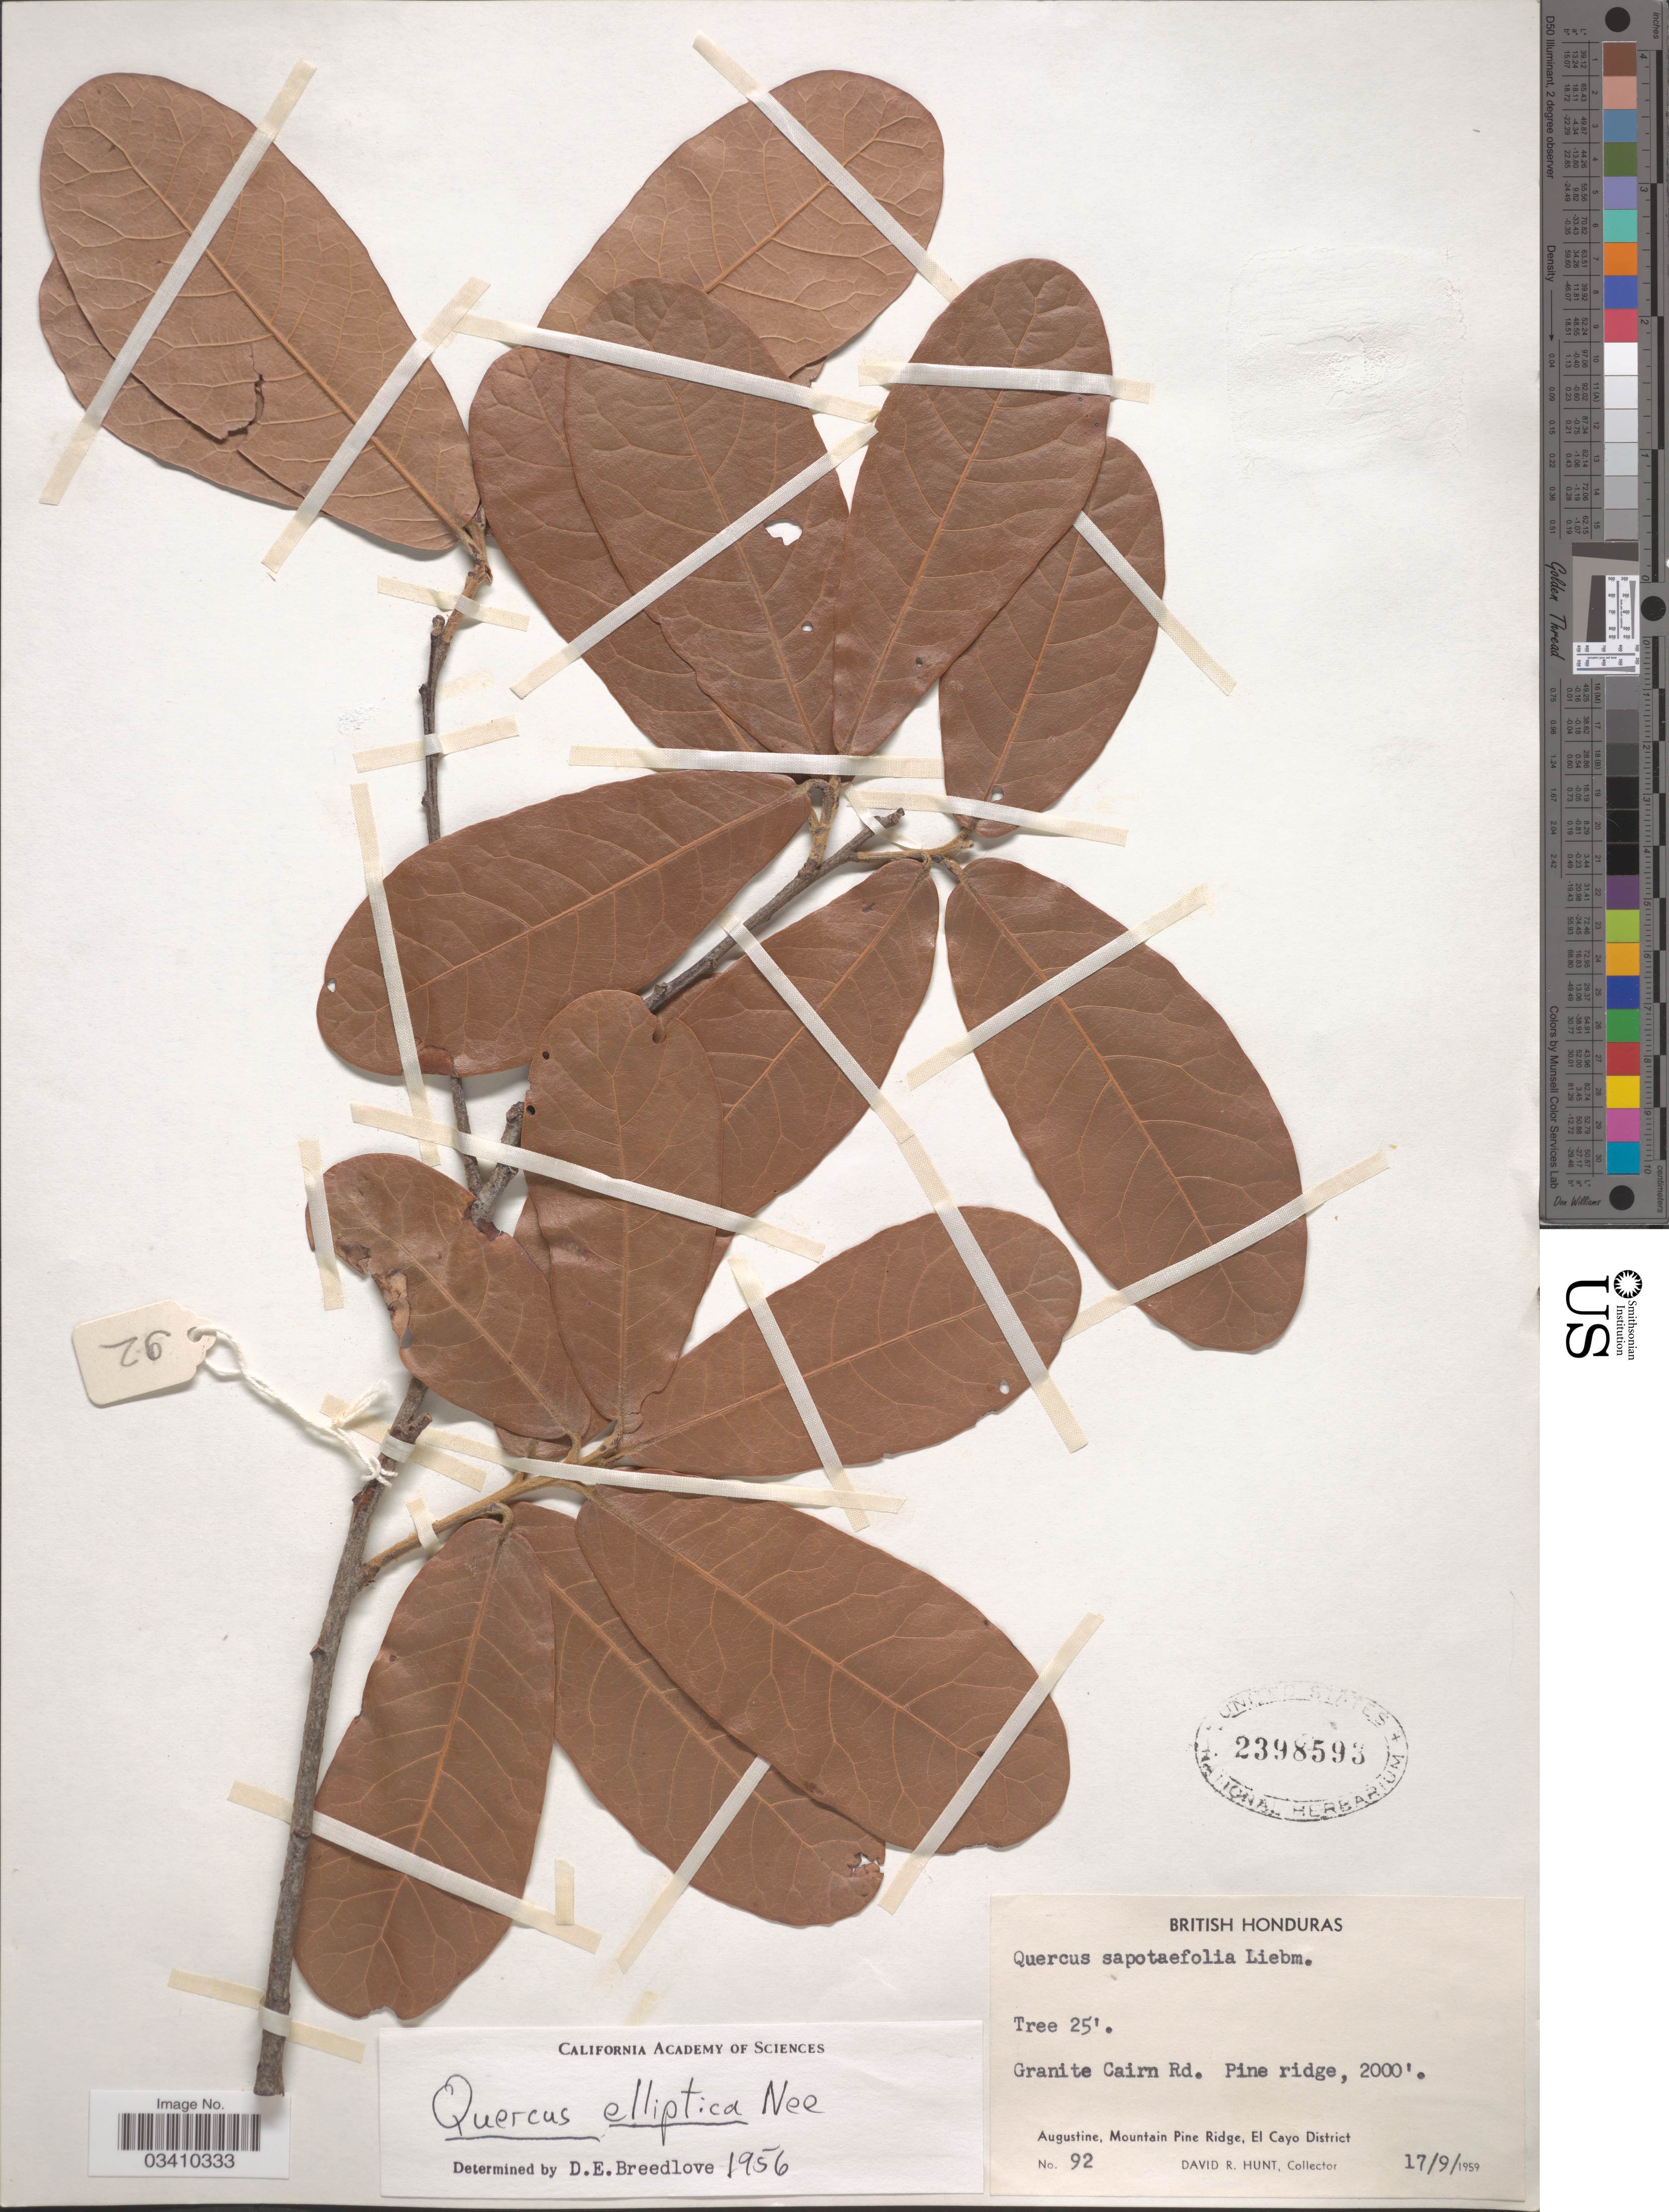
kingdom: Plantae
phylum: Tracheophyta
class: Magnoliopsida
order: Fagales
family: Fagaceae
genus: Quercus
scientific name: Quercus elliptica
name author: Née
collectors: D. Hunt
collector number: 92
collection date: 1959-09-17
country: Belize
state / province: Cayo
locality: British Honduras. Granite Cairn Rd. Pine ridge. Augustine, Mountain Pine Ridge, El Cayo District.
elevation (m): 610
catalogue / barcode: US 2398593